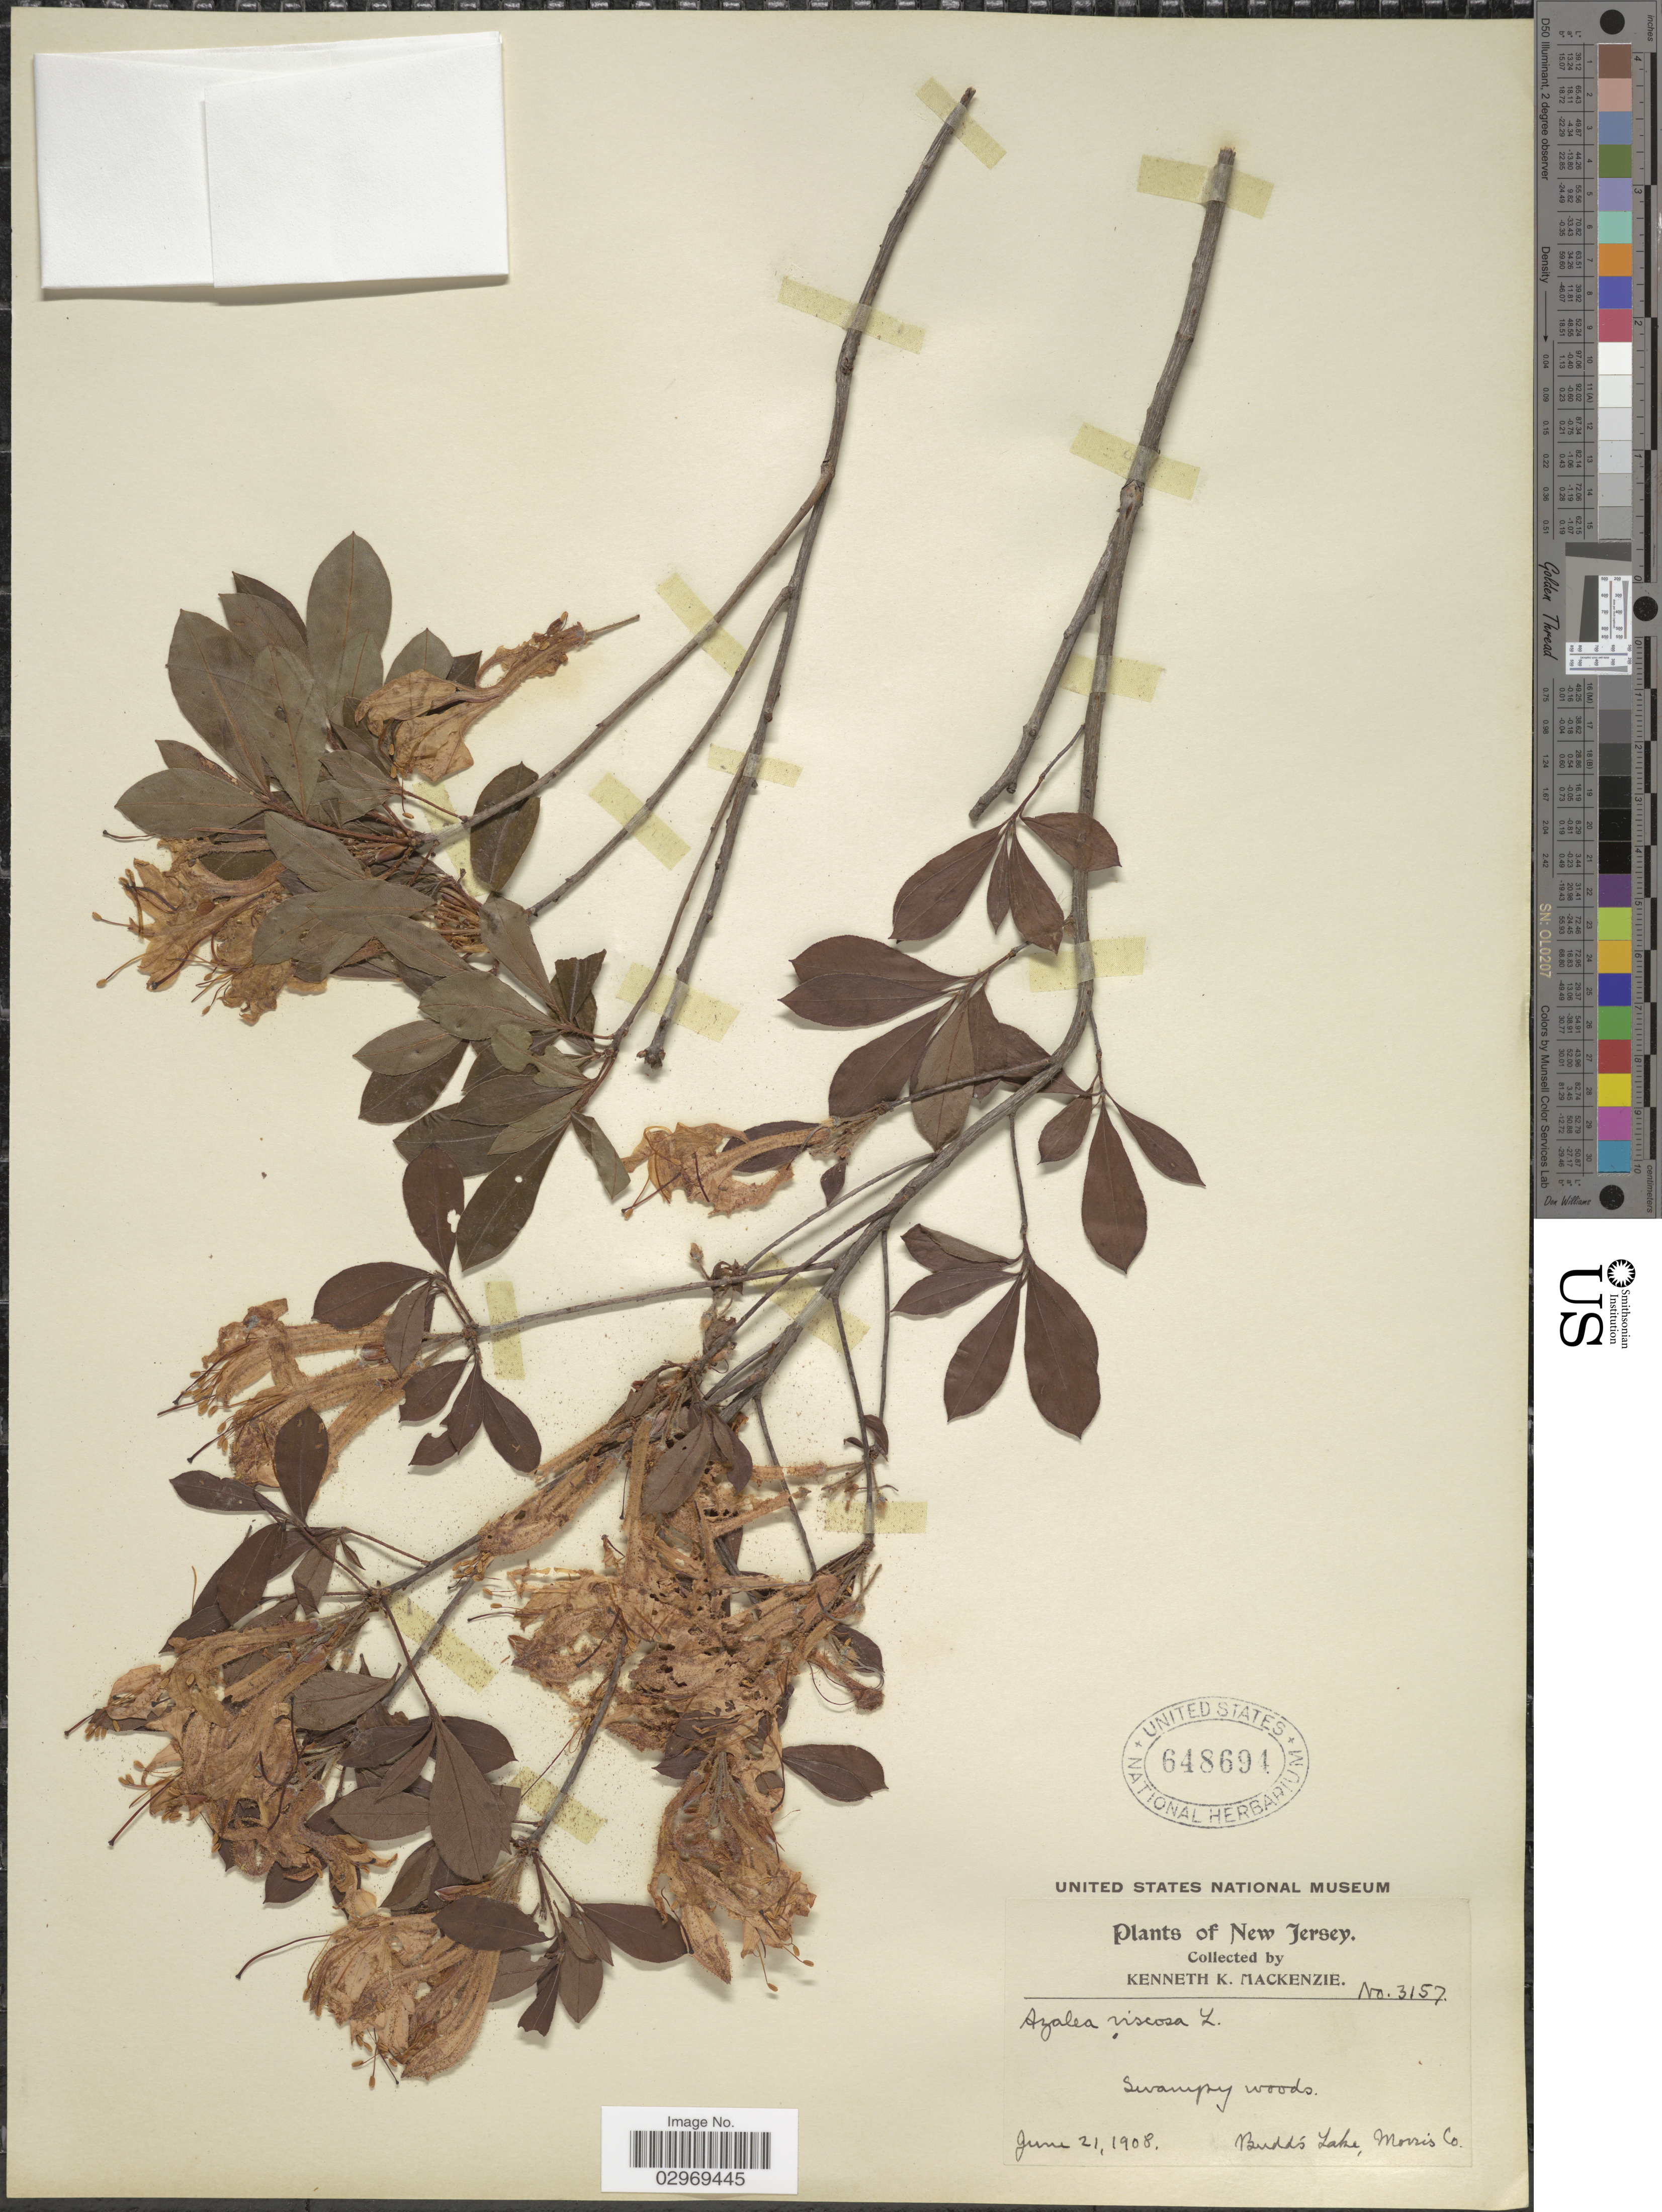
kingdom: Plantae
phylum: Tracheophyta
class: Magnoliopsida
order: Ericales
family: Ericaceae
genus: Rhododendron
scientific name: Rhododendron viscosum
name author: (L.) Torr.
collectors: K. K. Mackenzie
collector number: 3157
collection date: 1908-06-21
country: United States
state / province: New Jersey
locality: Budds Lake, Morris Co.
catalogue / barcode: US 648694